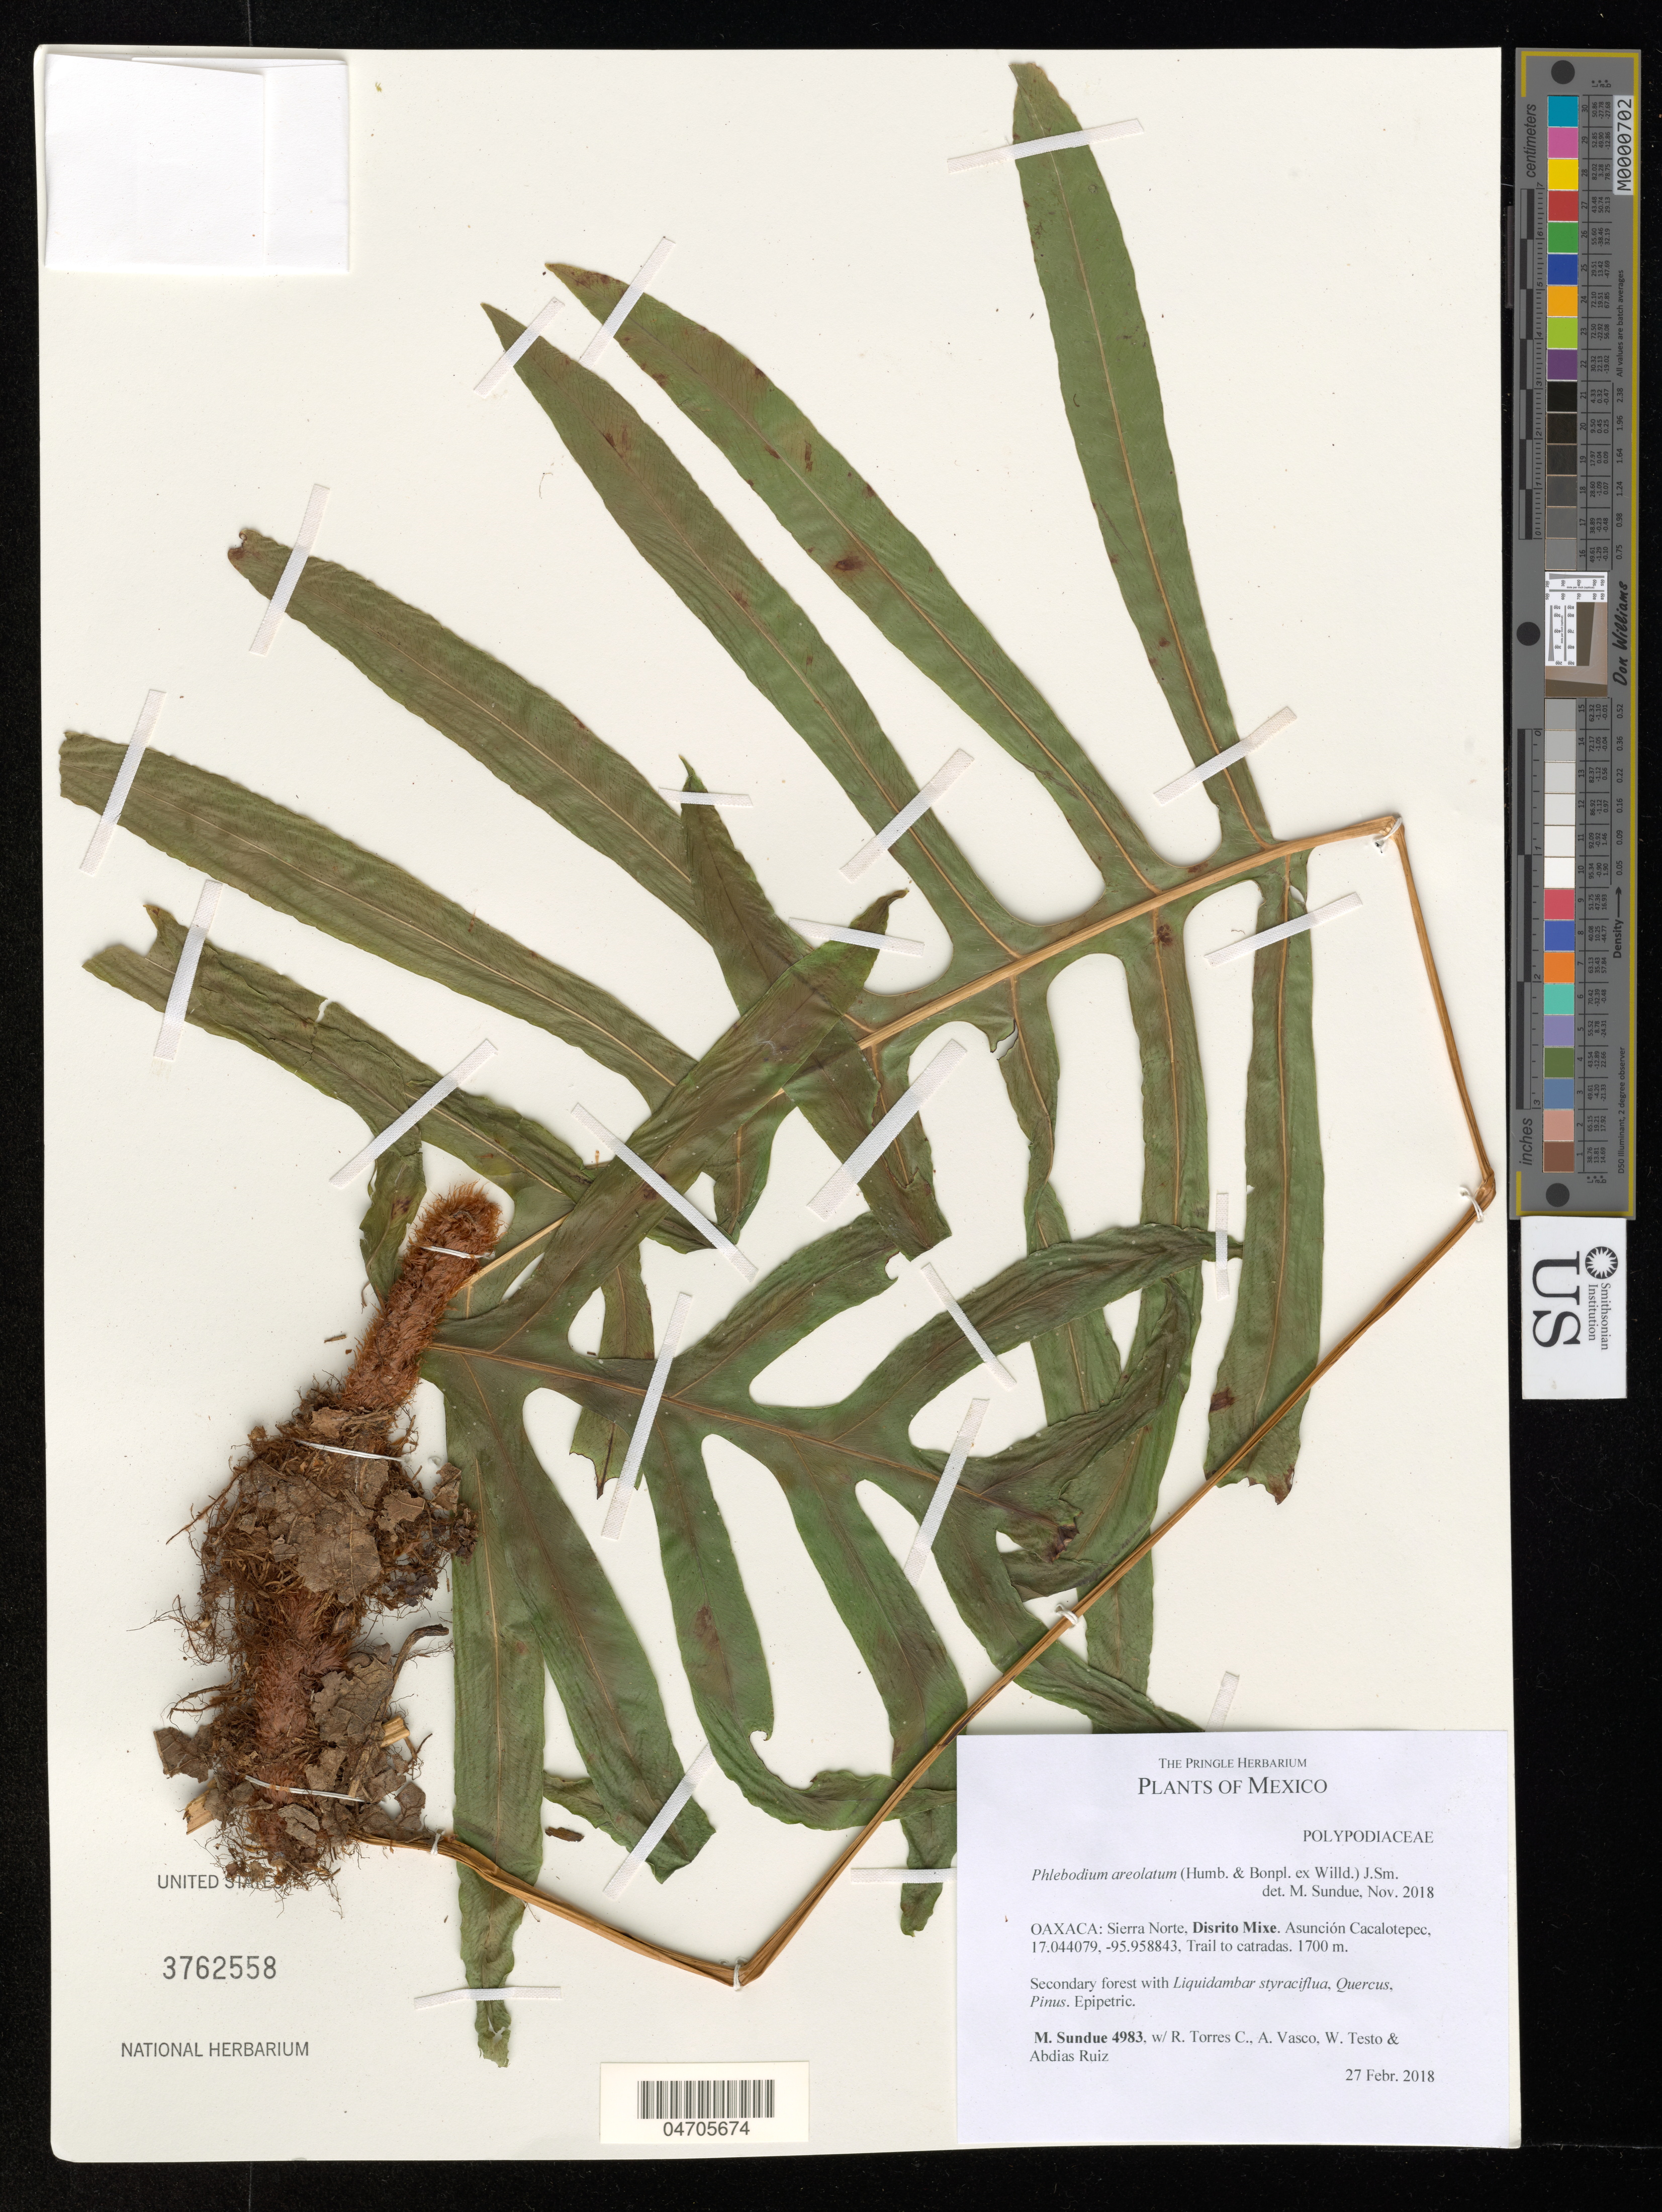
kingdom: Plantae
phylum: Tracheophyta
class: Polypodiopsida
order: Polypodiales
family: Polypodiaceae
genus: Phlebodium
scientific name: Phlebodium areolatum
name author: (Humb. & Bonap. ex Willd.) J. Sm.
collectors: M. Sundue, R. Torres C., A. Vasco & W. Testo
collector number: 4983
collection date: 2018-02-27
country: Mexico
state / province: Oaxaca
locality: Sierra Norte, Distrito Mixe. Asunción Cacalotepec, 17.044079, -95.958843, Trail to catradas.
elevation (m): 1700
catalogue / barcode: US 3762558